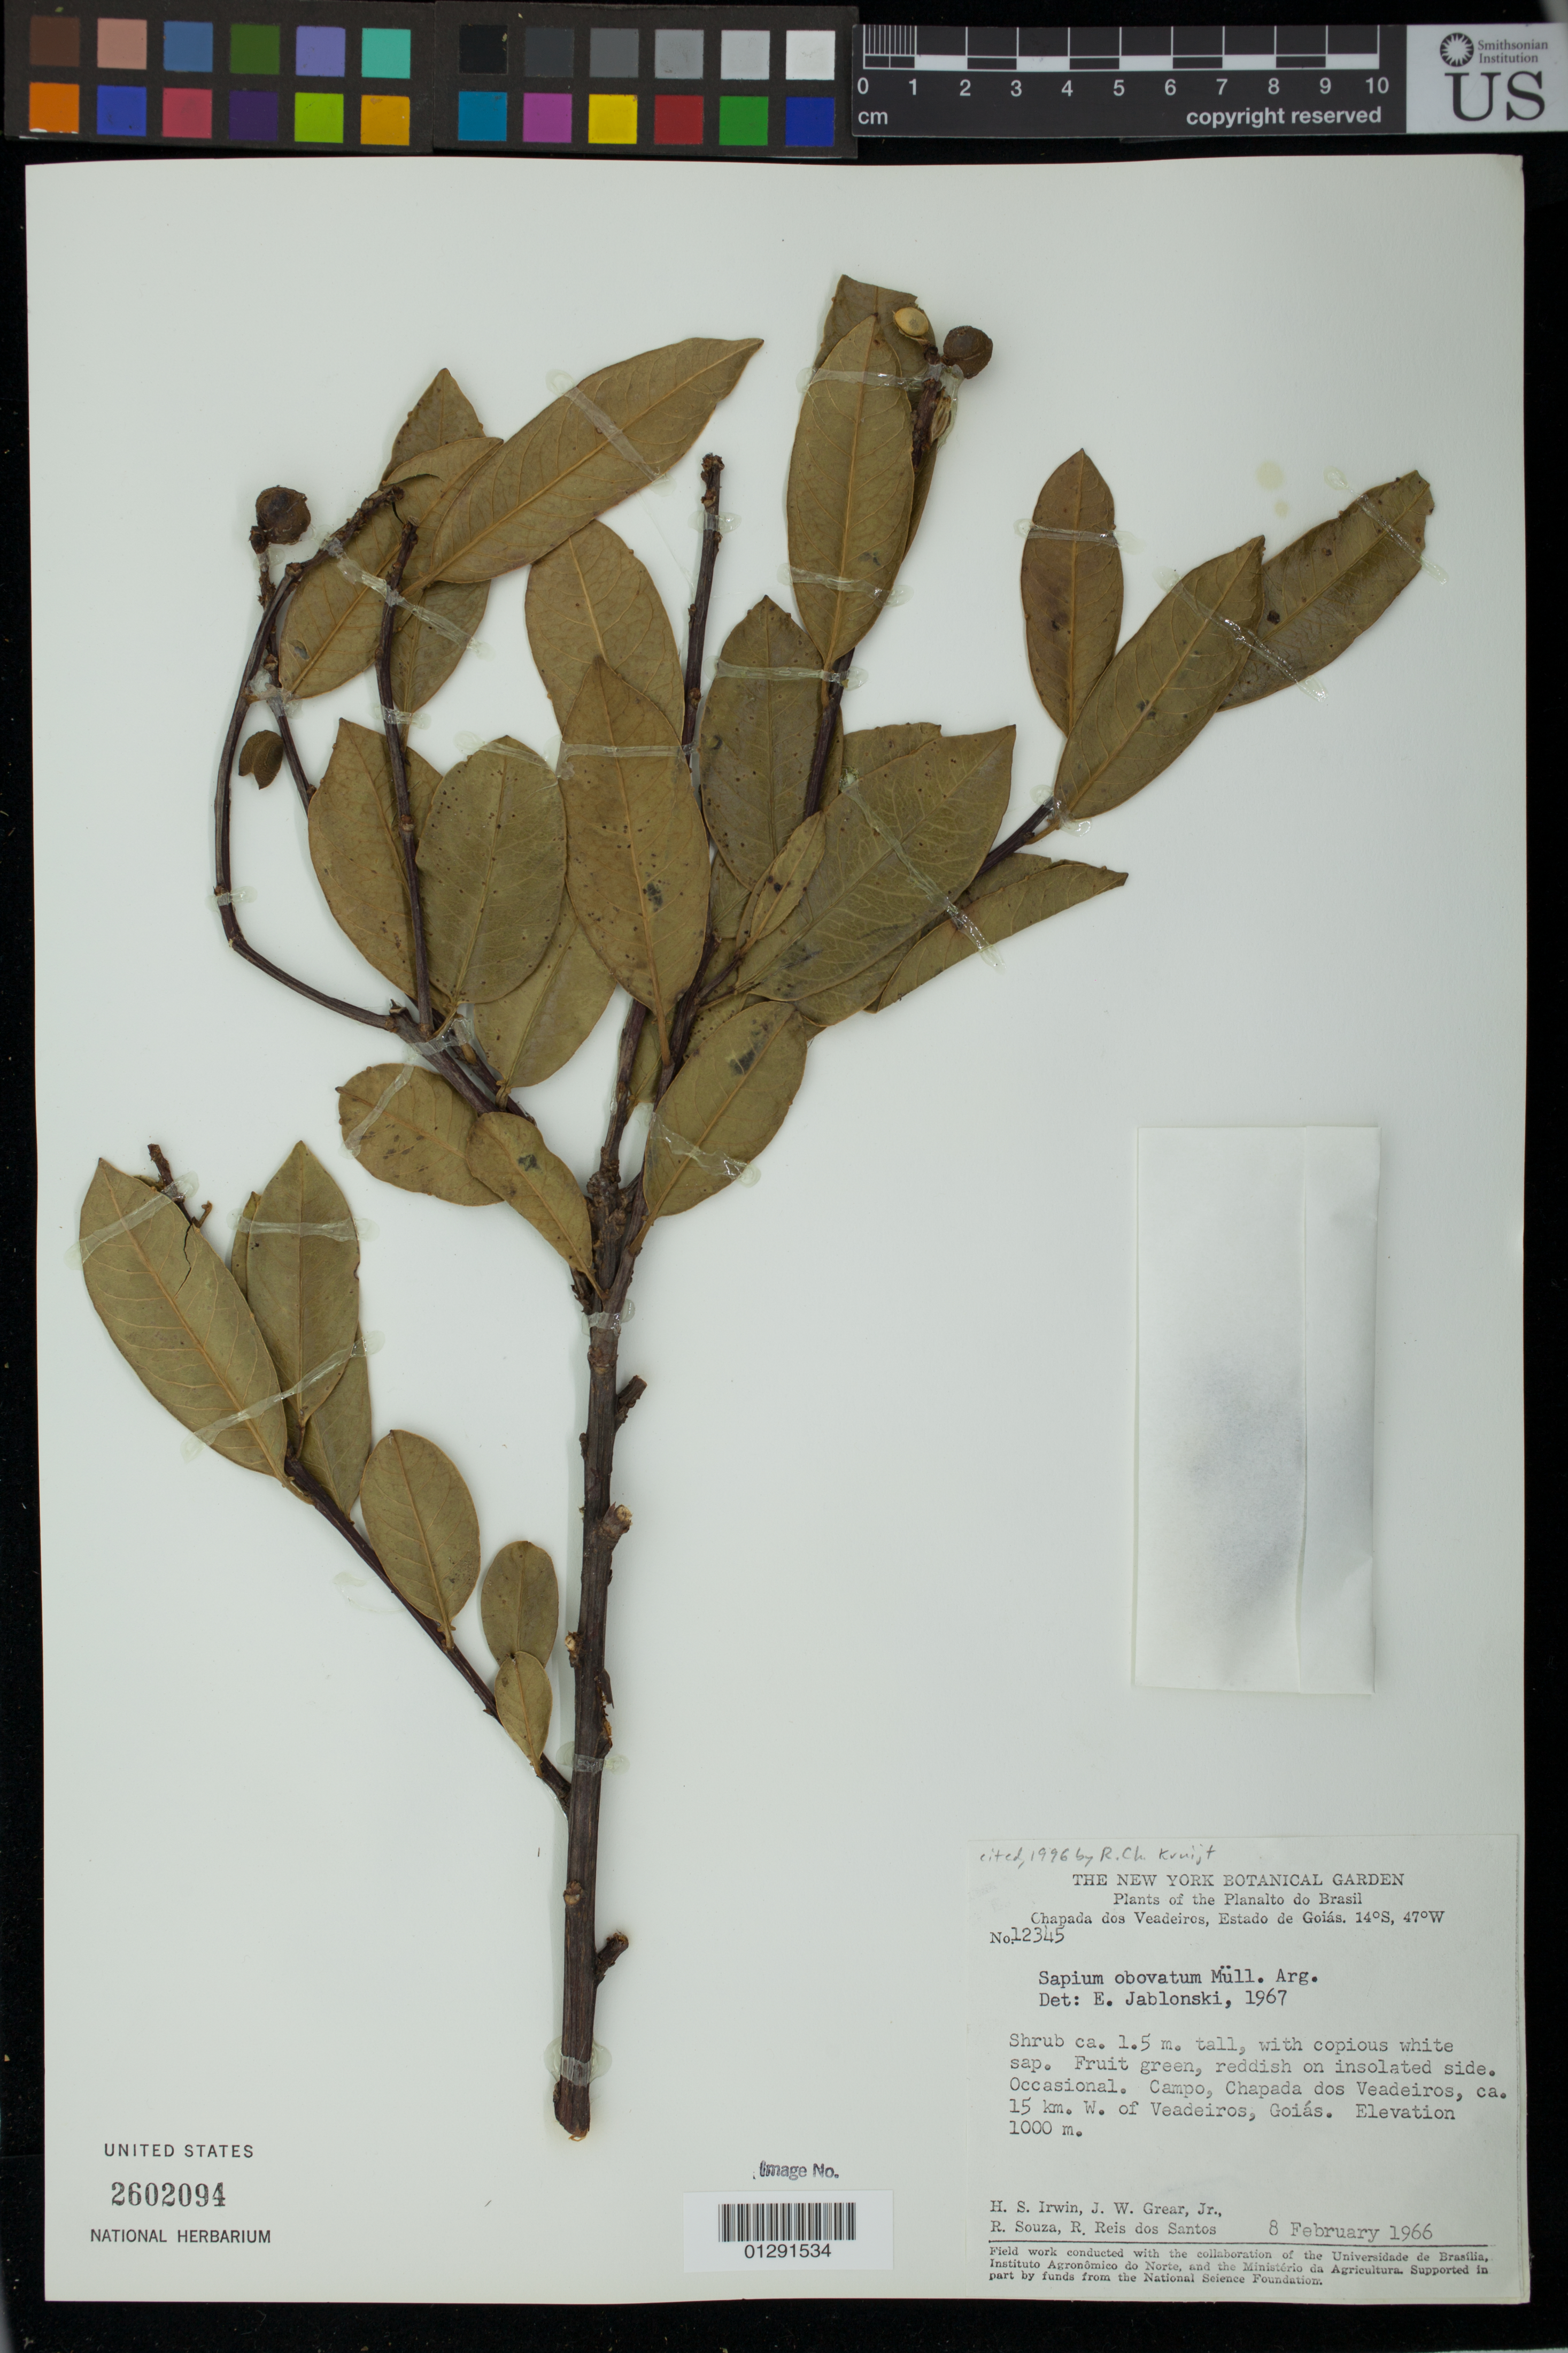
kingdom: Plantae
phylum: Tracheophyta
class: Magnoliopsida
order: Malpighiales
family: Euphorbiaceae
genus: Sapium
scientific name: Sapium obovatum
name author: Klotzsch ex Müll. Arg.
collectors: H. Irwin, J. W. Grear, R. Souza & R. Reis dos Santos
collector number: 12345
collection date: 1966-02-08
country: Brazil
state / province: Goias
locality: Campo, Chapada dos Veadeiros, ca. 15 km. W. of Veadeiros.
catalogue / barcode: US 2602094